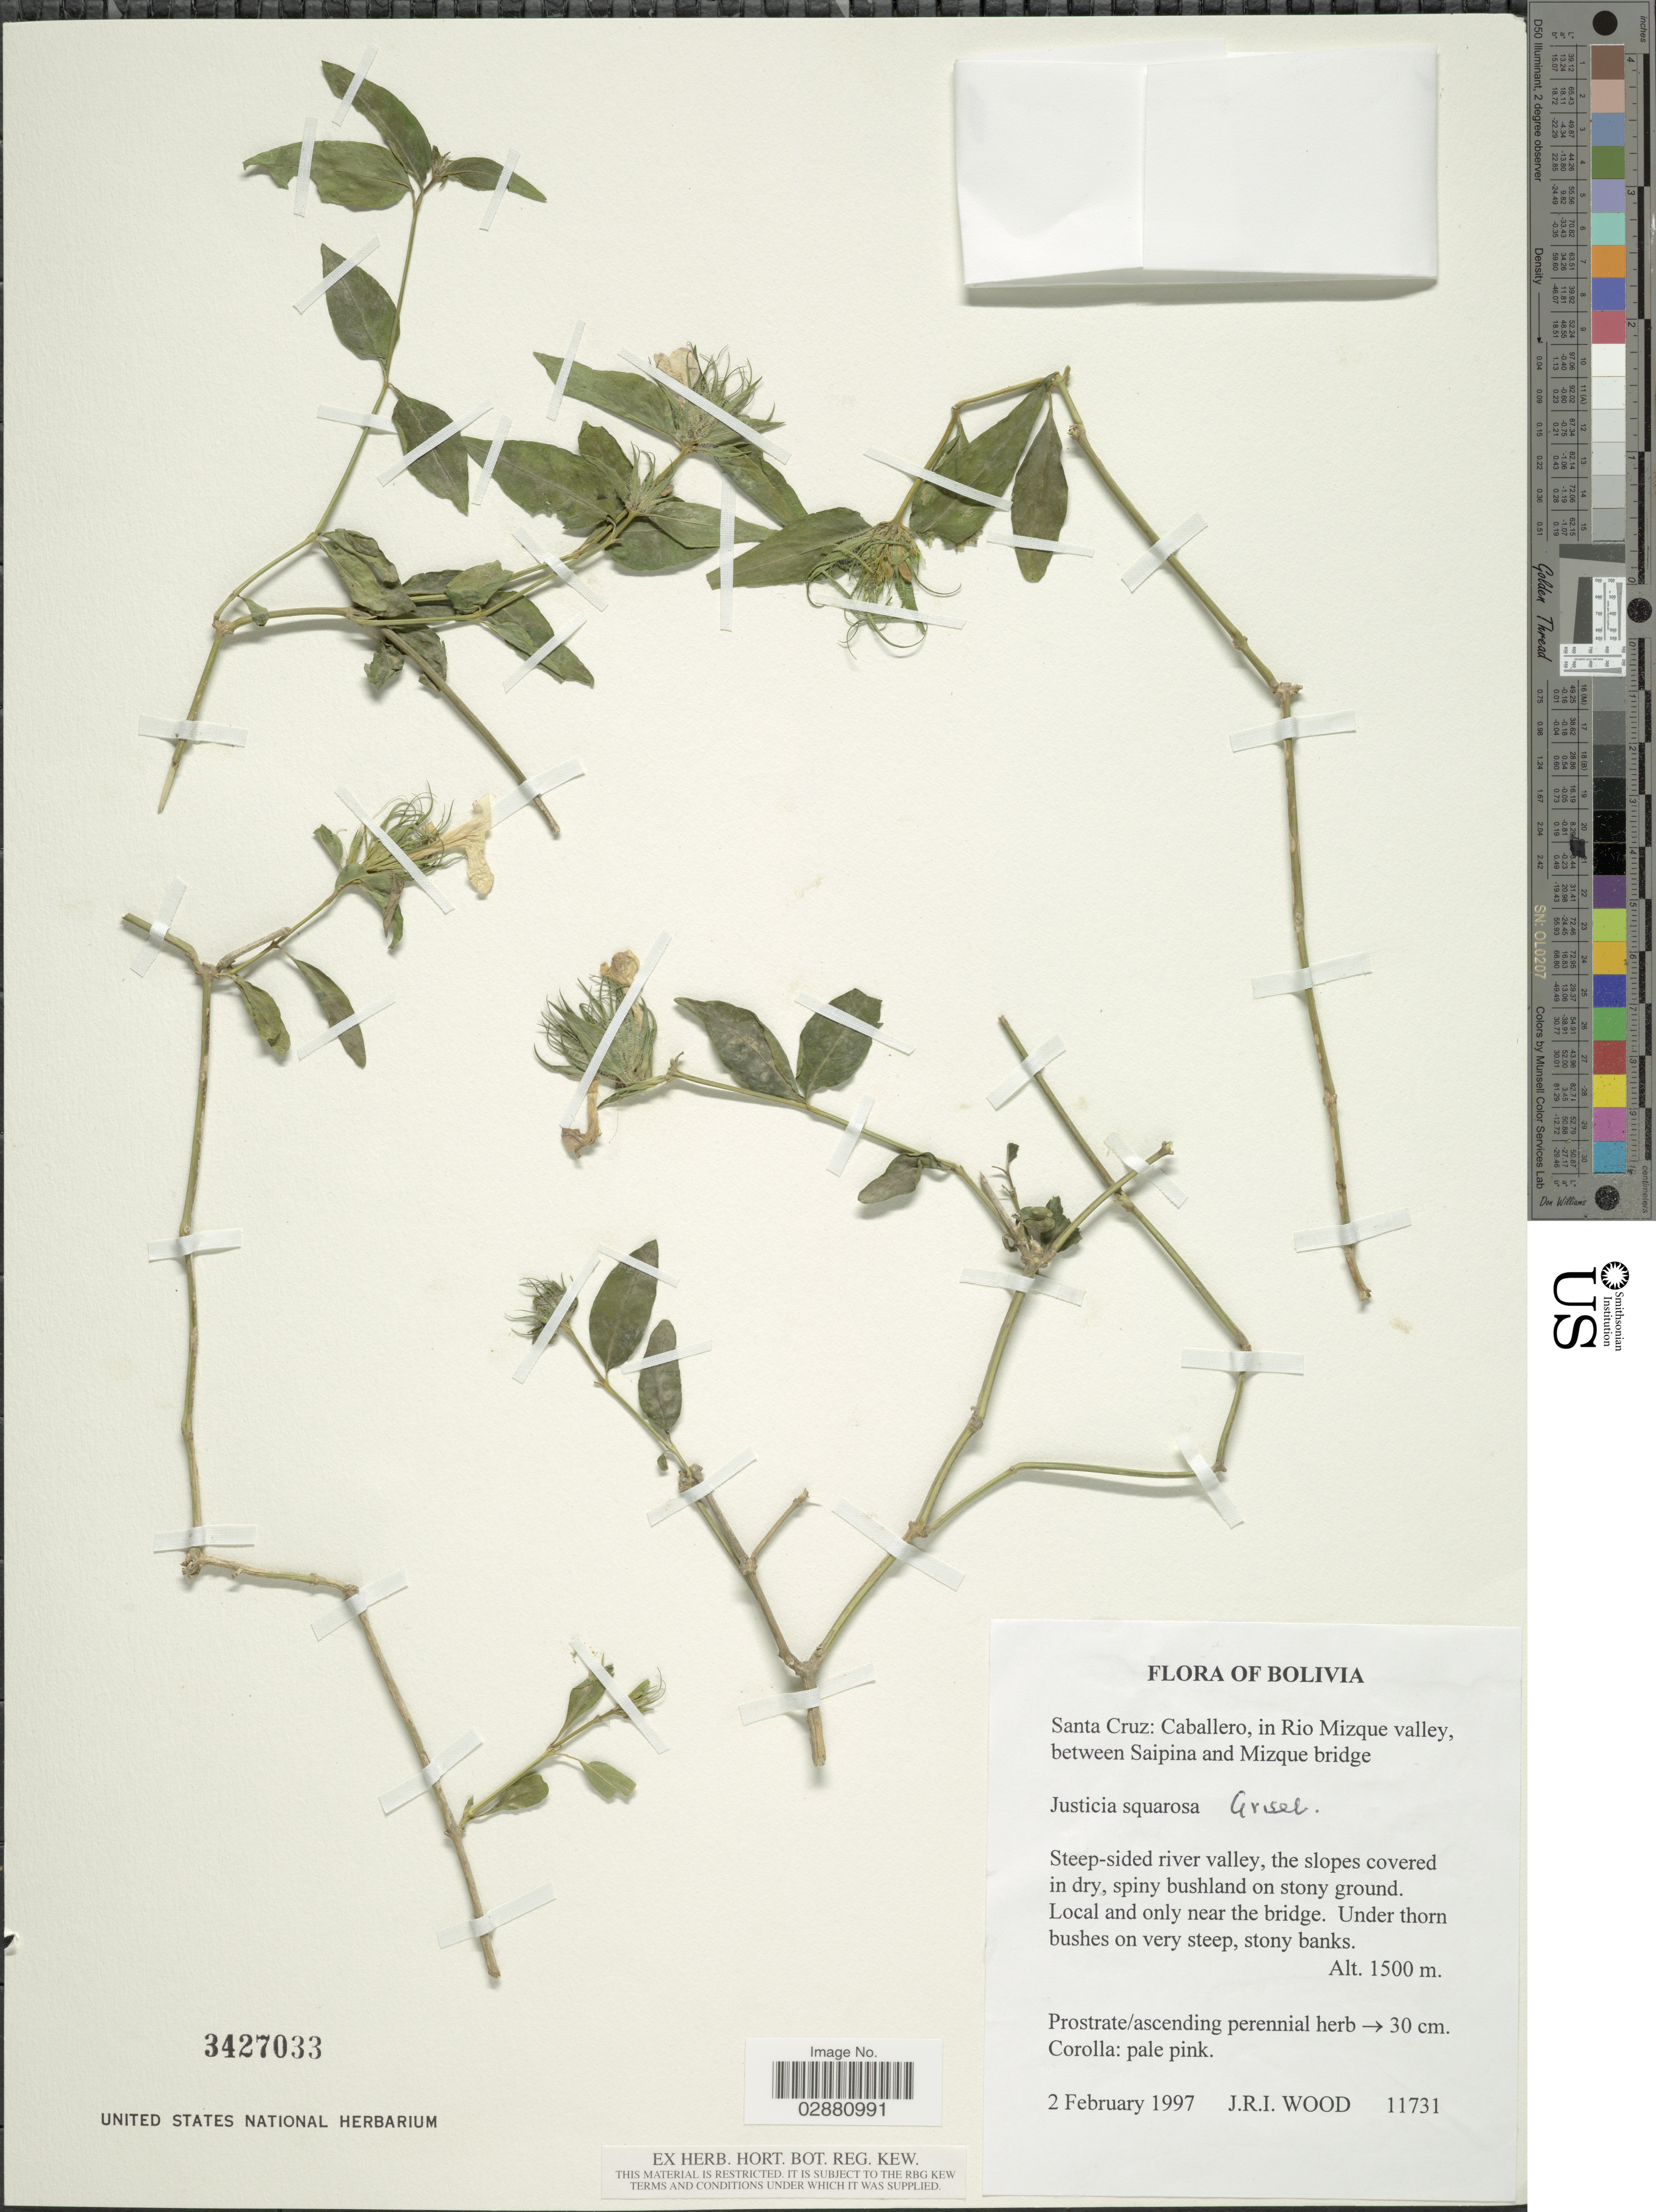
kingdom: Plantae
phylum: Tracheophyta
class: Magnoliopsida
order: Lamiales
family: Acanthaceae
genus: Justicia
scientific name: Justicia squarrosa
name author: Griseb.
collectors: J. R. I. Wood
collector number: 11731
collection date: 1997-02-02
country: Bolivia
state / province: Santa Cruz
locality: Caballero, in Rio Mizque valley, between Saipina and Mizque bridge.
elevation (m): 1500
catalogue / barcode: US 3427033